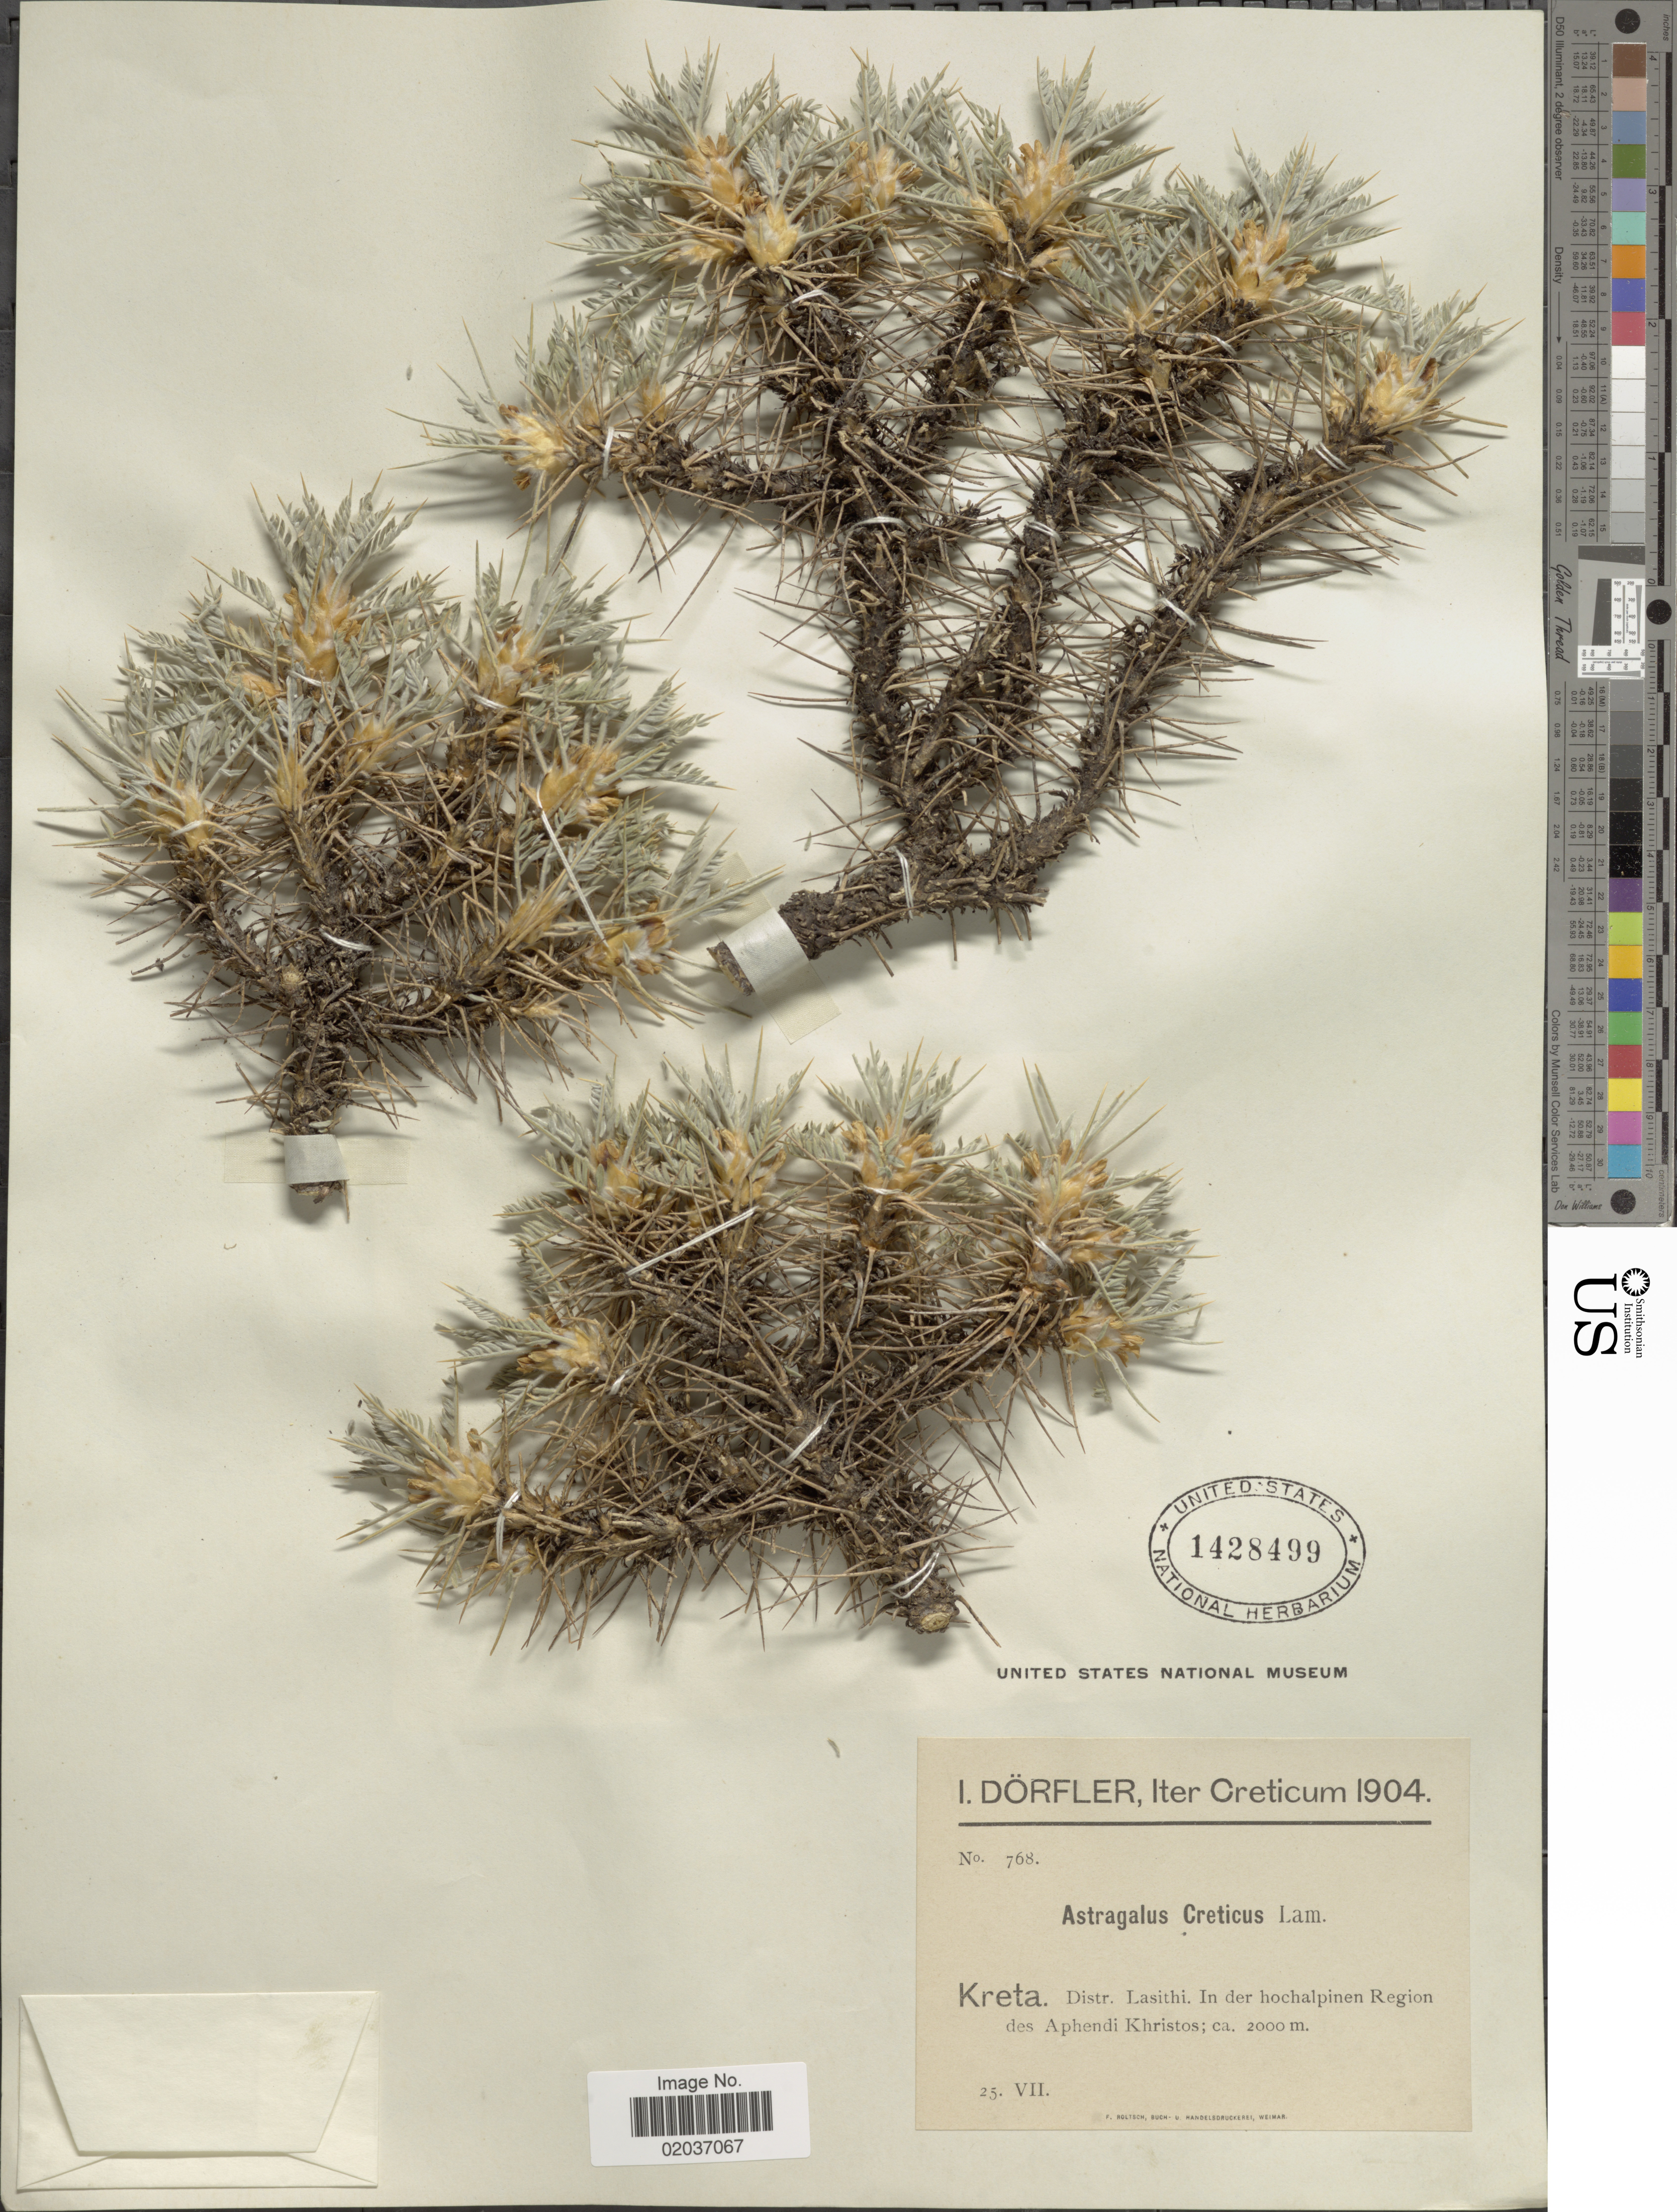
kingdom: Plantae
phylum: Tracheophyta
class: Magnoliopsida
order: Fabales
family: Fabaceae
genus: Astragalus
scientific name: Astragalus creticus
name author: Boiss.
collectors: I. Dörfler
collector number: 768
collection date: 1904-07-25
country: Greece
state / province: Crete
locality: Creticum. Kreta. Distr. Lasithi. In der hochalpinen Region des Aphendi Khristos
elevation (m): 2000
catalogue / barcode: US 1428499